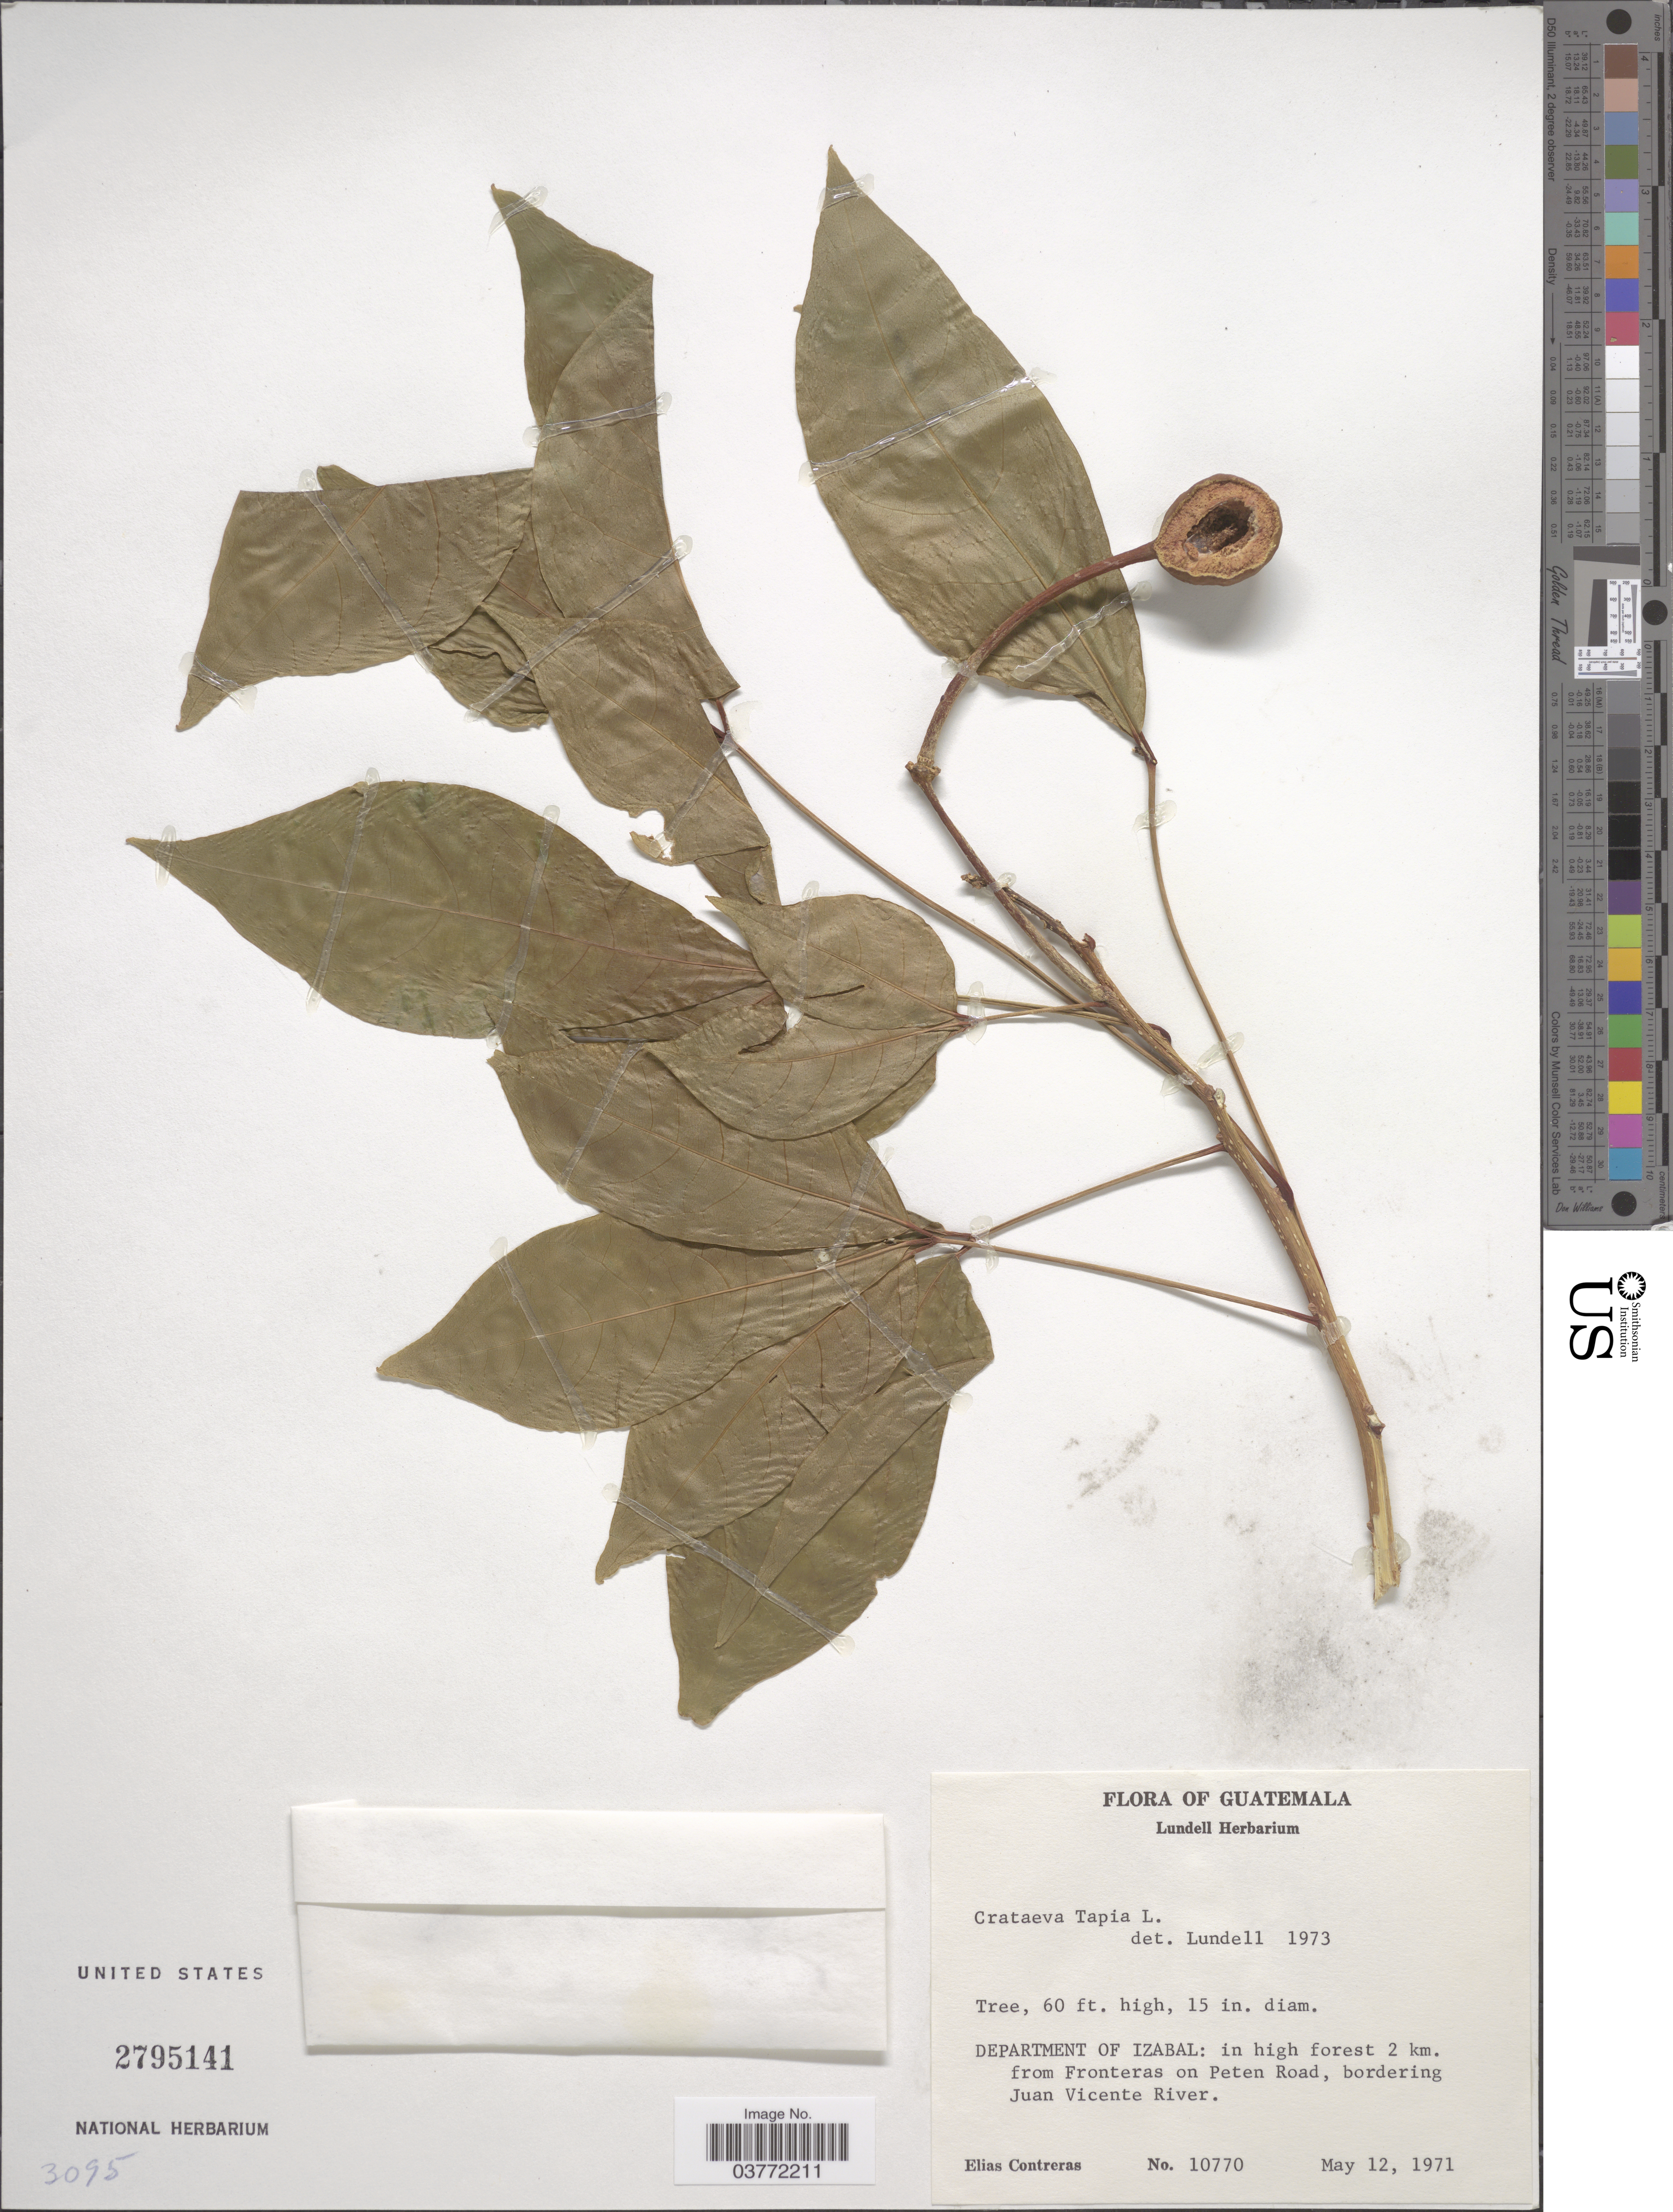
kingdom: Plantae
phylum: Tracheophyta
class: Magnoliopsida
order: Brassicales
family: Capparaceae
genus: Crateva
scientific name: Crateva tapia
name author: L.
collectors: E. Contreras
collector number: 10770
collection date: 1971-05-12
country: Guatemala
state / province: Izabal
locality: Department of Izabal: in high forest 2 km. from Fronteras on Peten Road, bordering Juan Vicente River.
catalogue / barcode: US 2795141